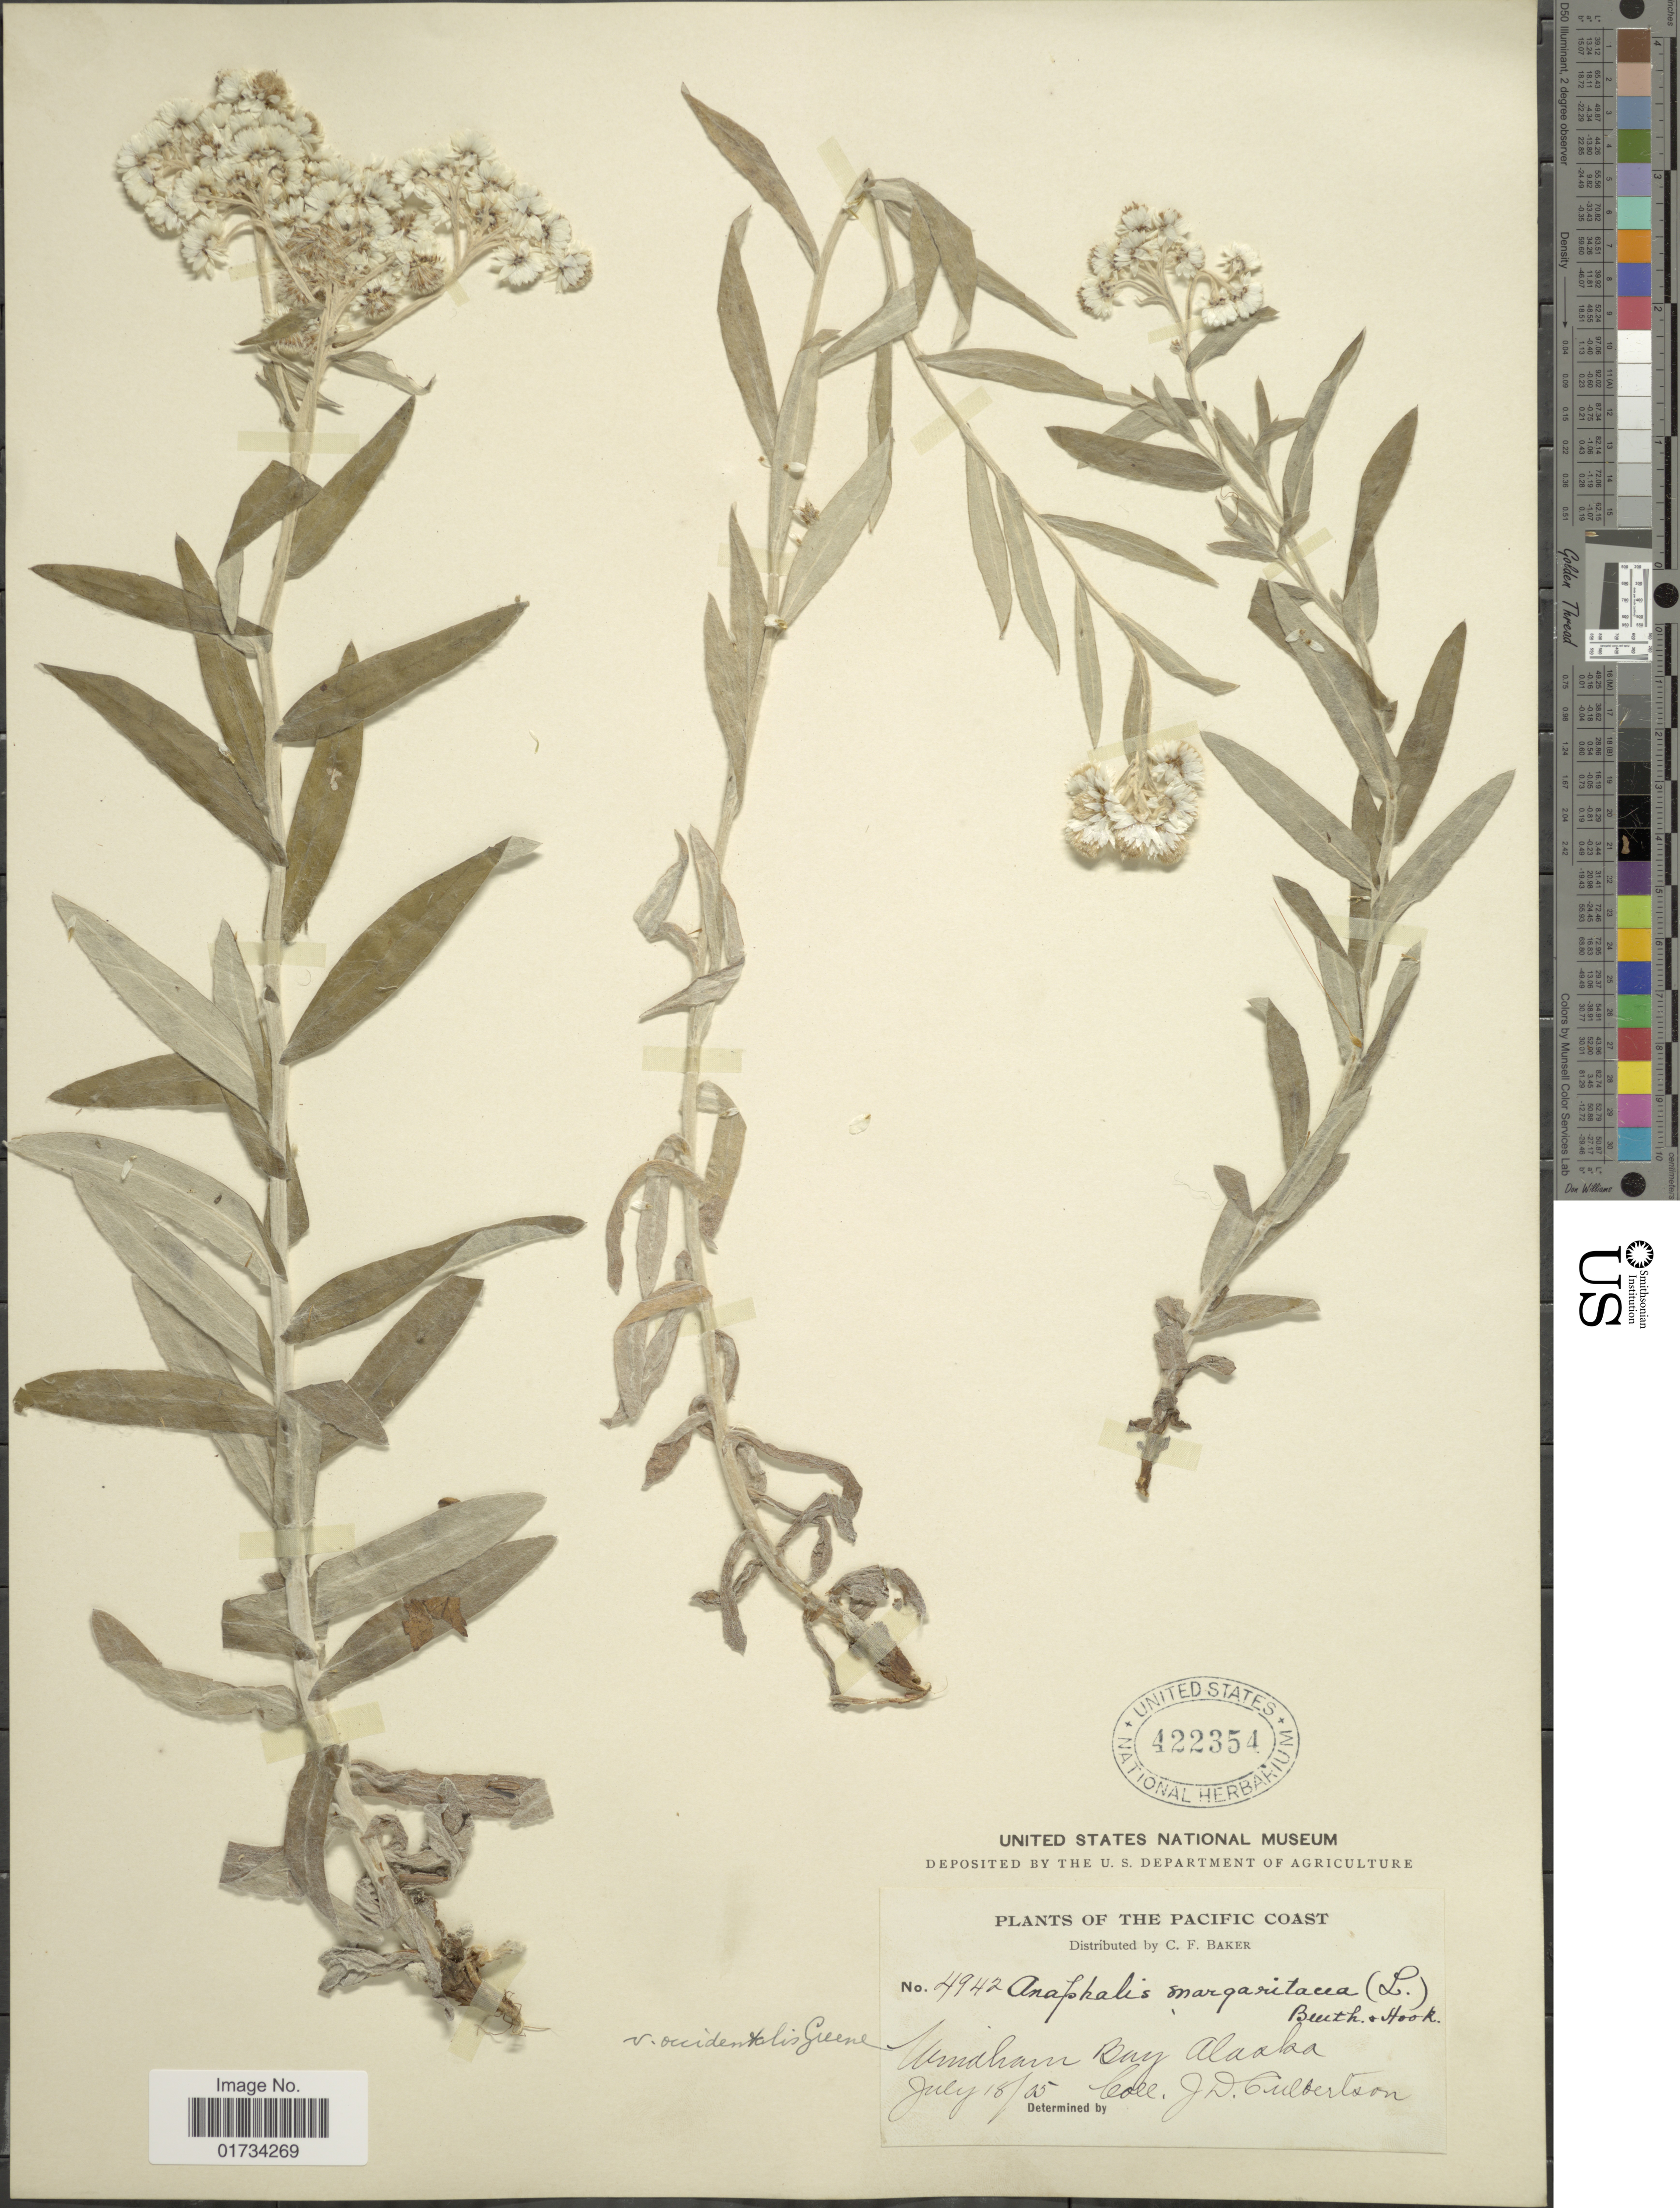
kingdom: Plantae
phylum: Tracheophyta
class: Magnoliopsida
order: Asterales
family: Asteraceae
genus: Anaphalis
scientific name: Anaphalis margaritacea var. occidentalis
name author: Greene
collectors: J. Culberton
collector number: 4942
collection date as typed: Transcribed d/m/y: 18/7/5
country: United States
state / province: Alaska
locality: Windham Bay. Alaska. The Pacific Coast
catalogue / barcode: US 422354